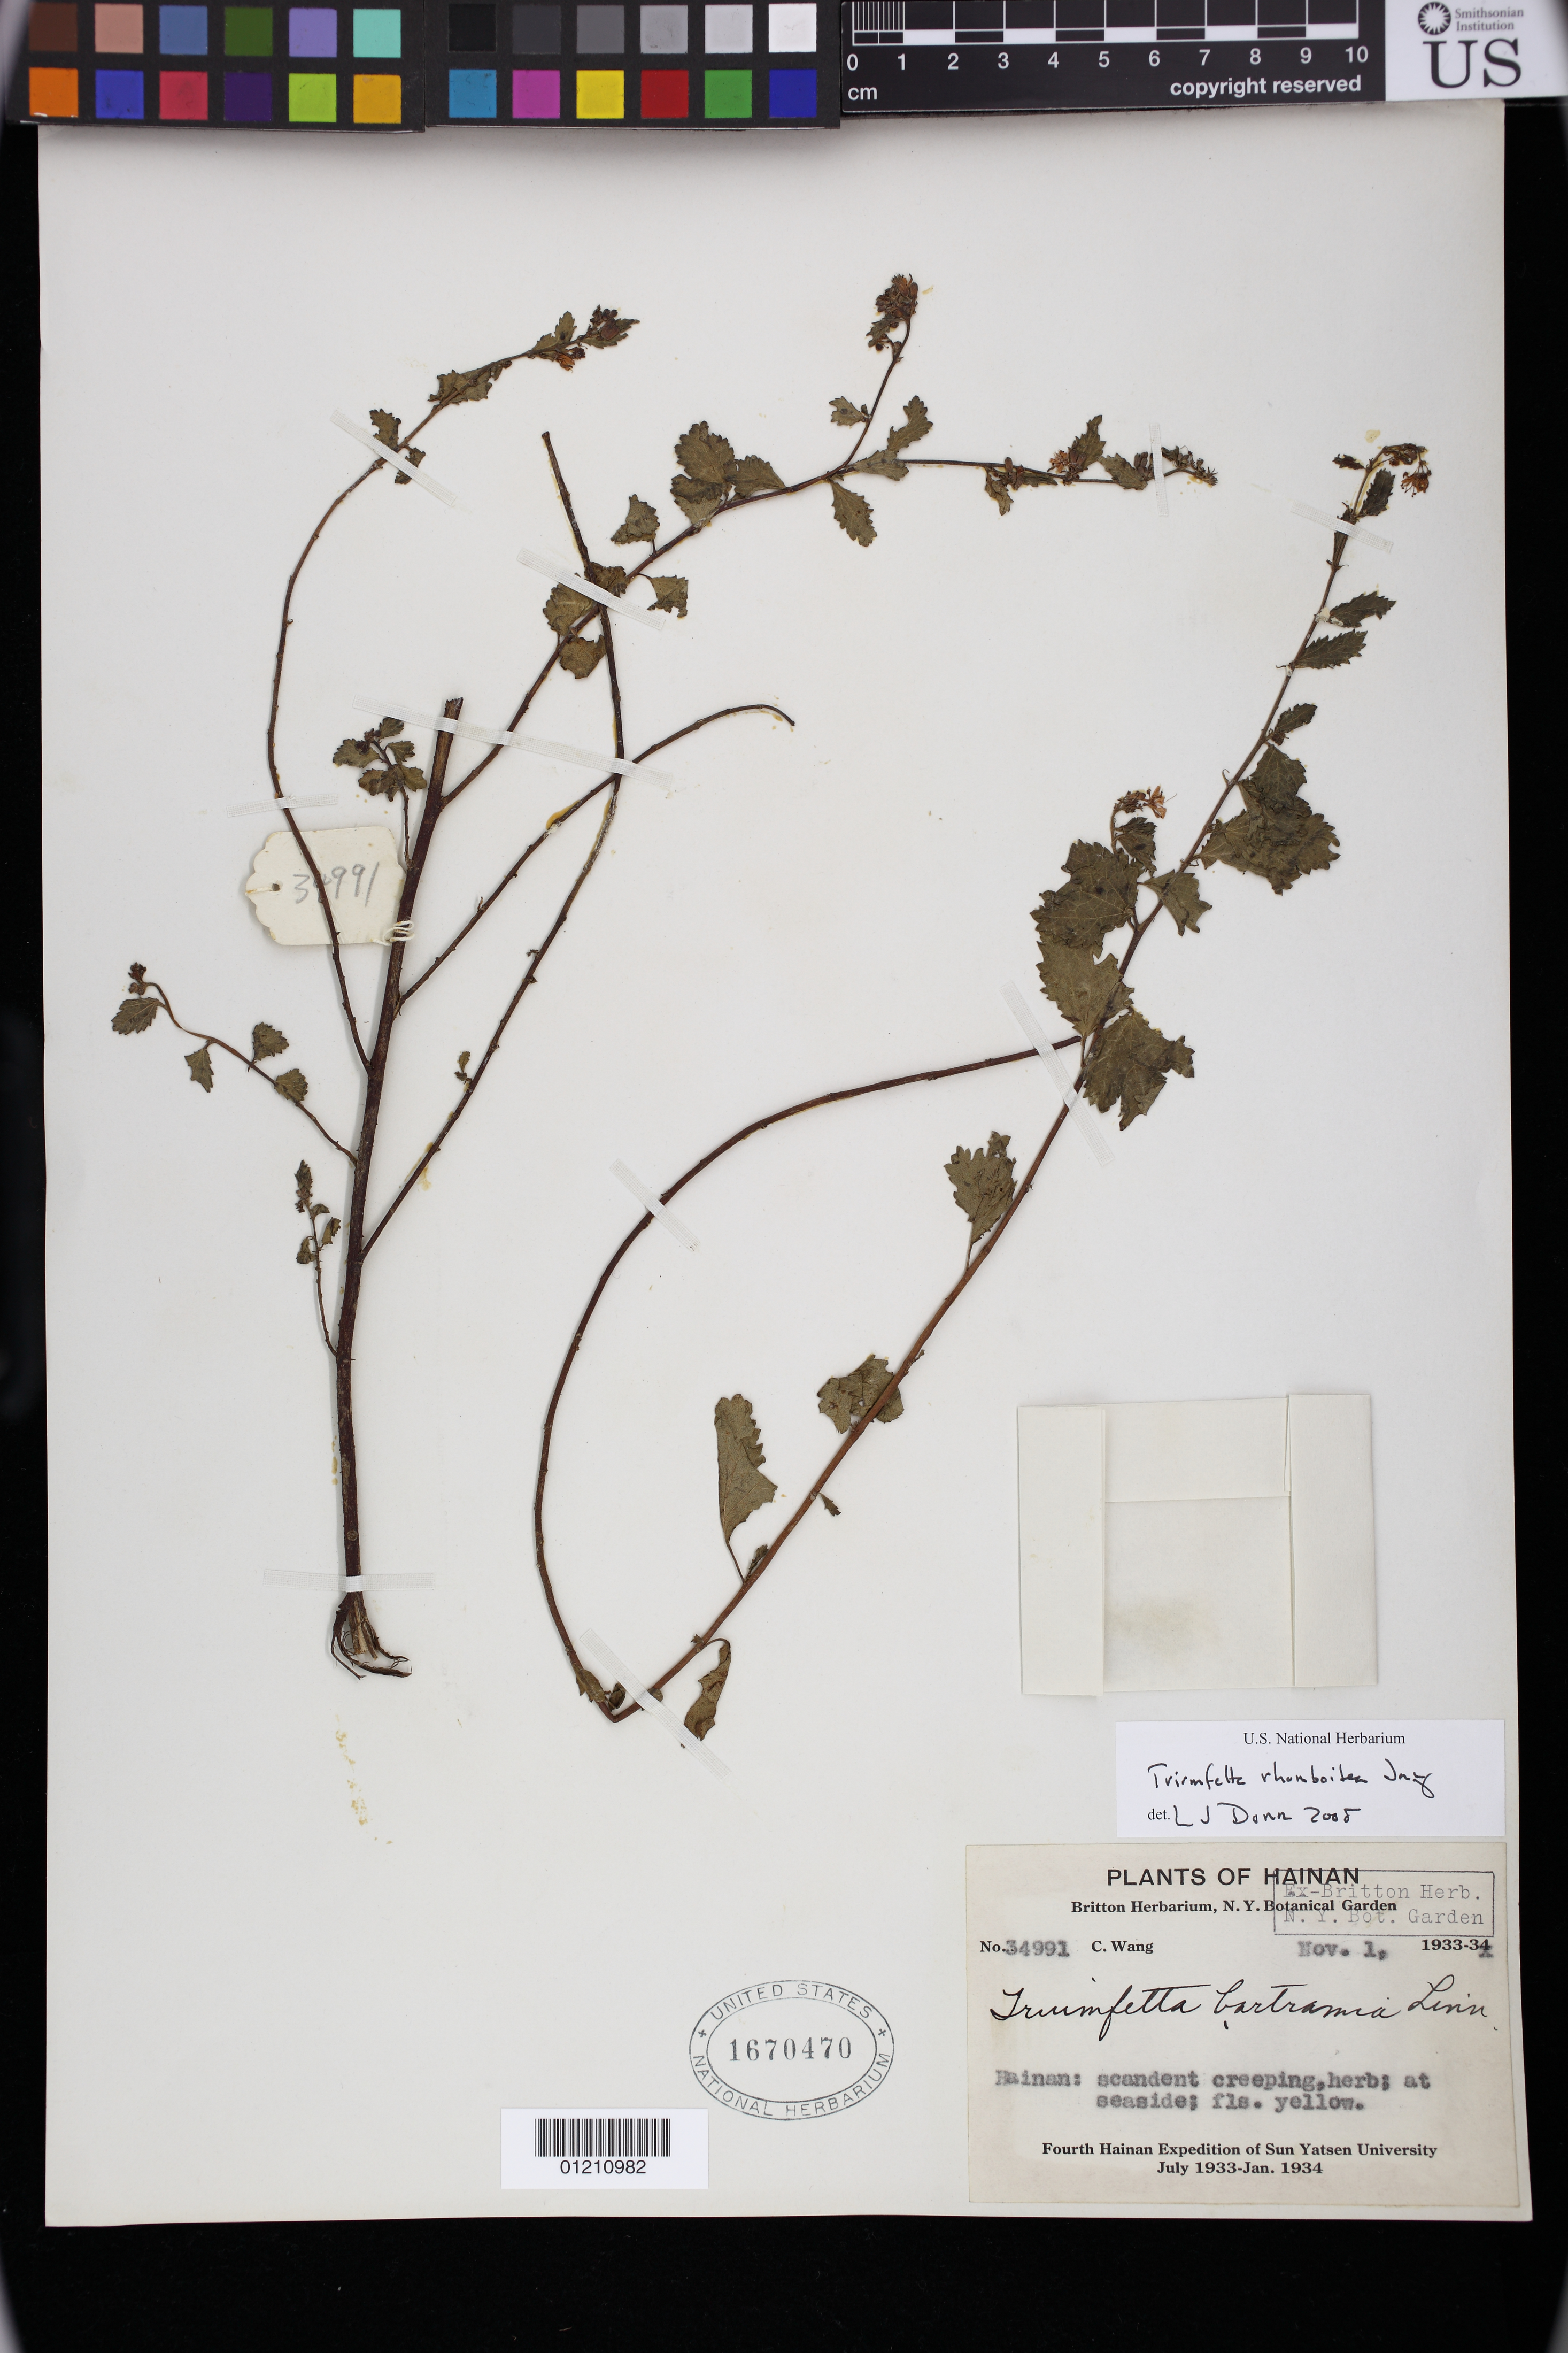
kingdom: Plantae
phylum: Tracheophyta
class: Magnoliopsida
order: Malvales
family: Malvaceae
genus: Triumfetta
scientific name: Triumfetta rhomboidea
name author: Jacq.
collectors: C. Y. Wang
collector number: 34991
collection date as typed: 11 Jan 1933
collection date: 1933-01-11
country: China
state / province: Hainan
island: Hainan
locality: Hainan: at seaside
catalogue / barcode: US 1670470